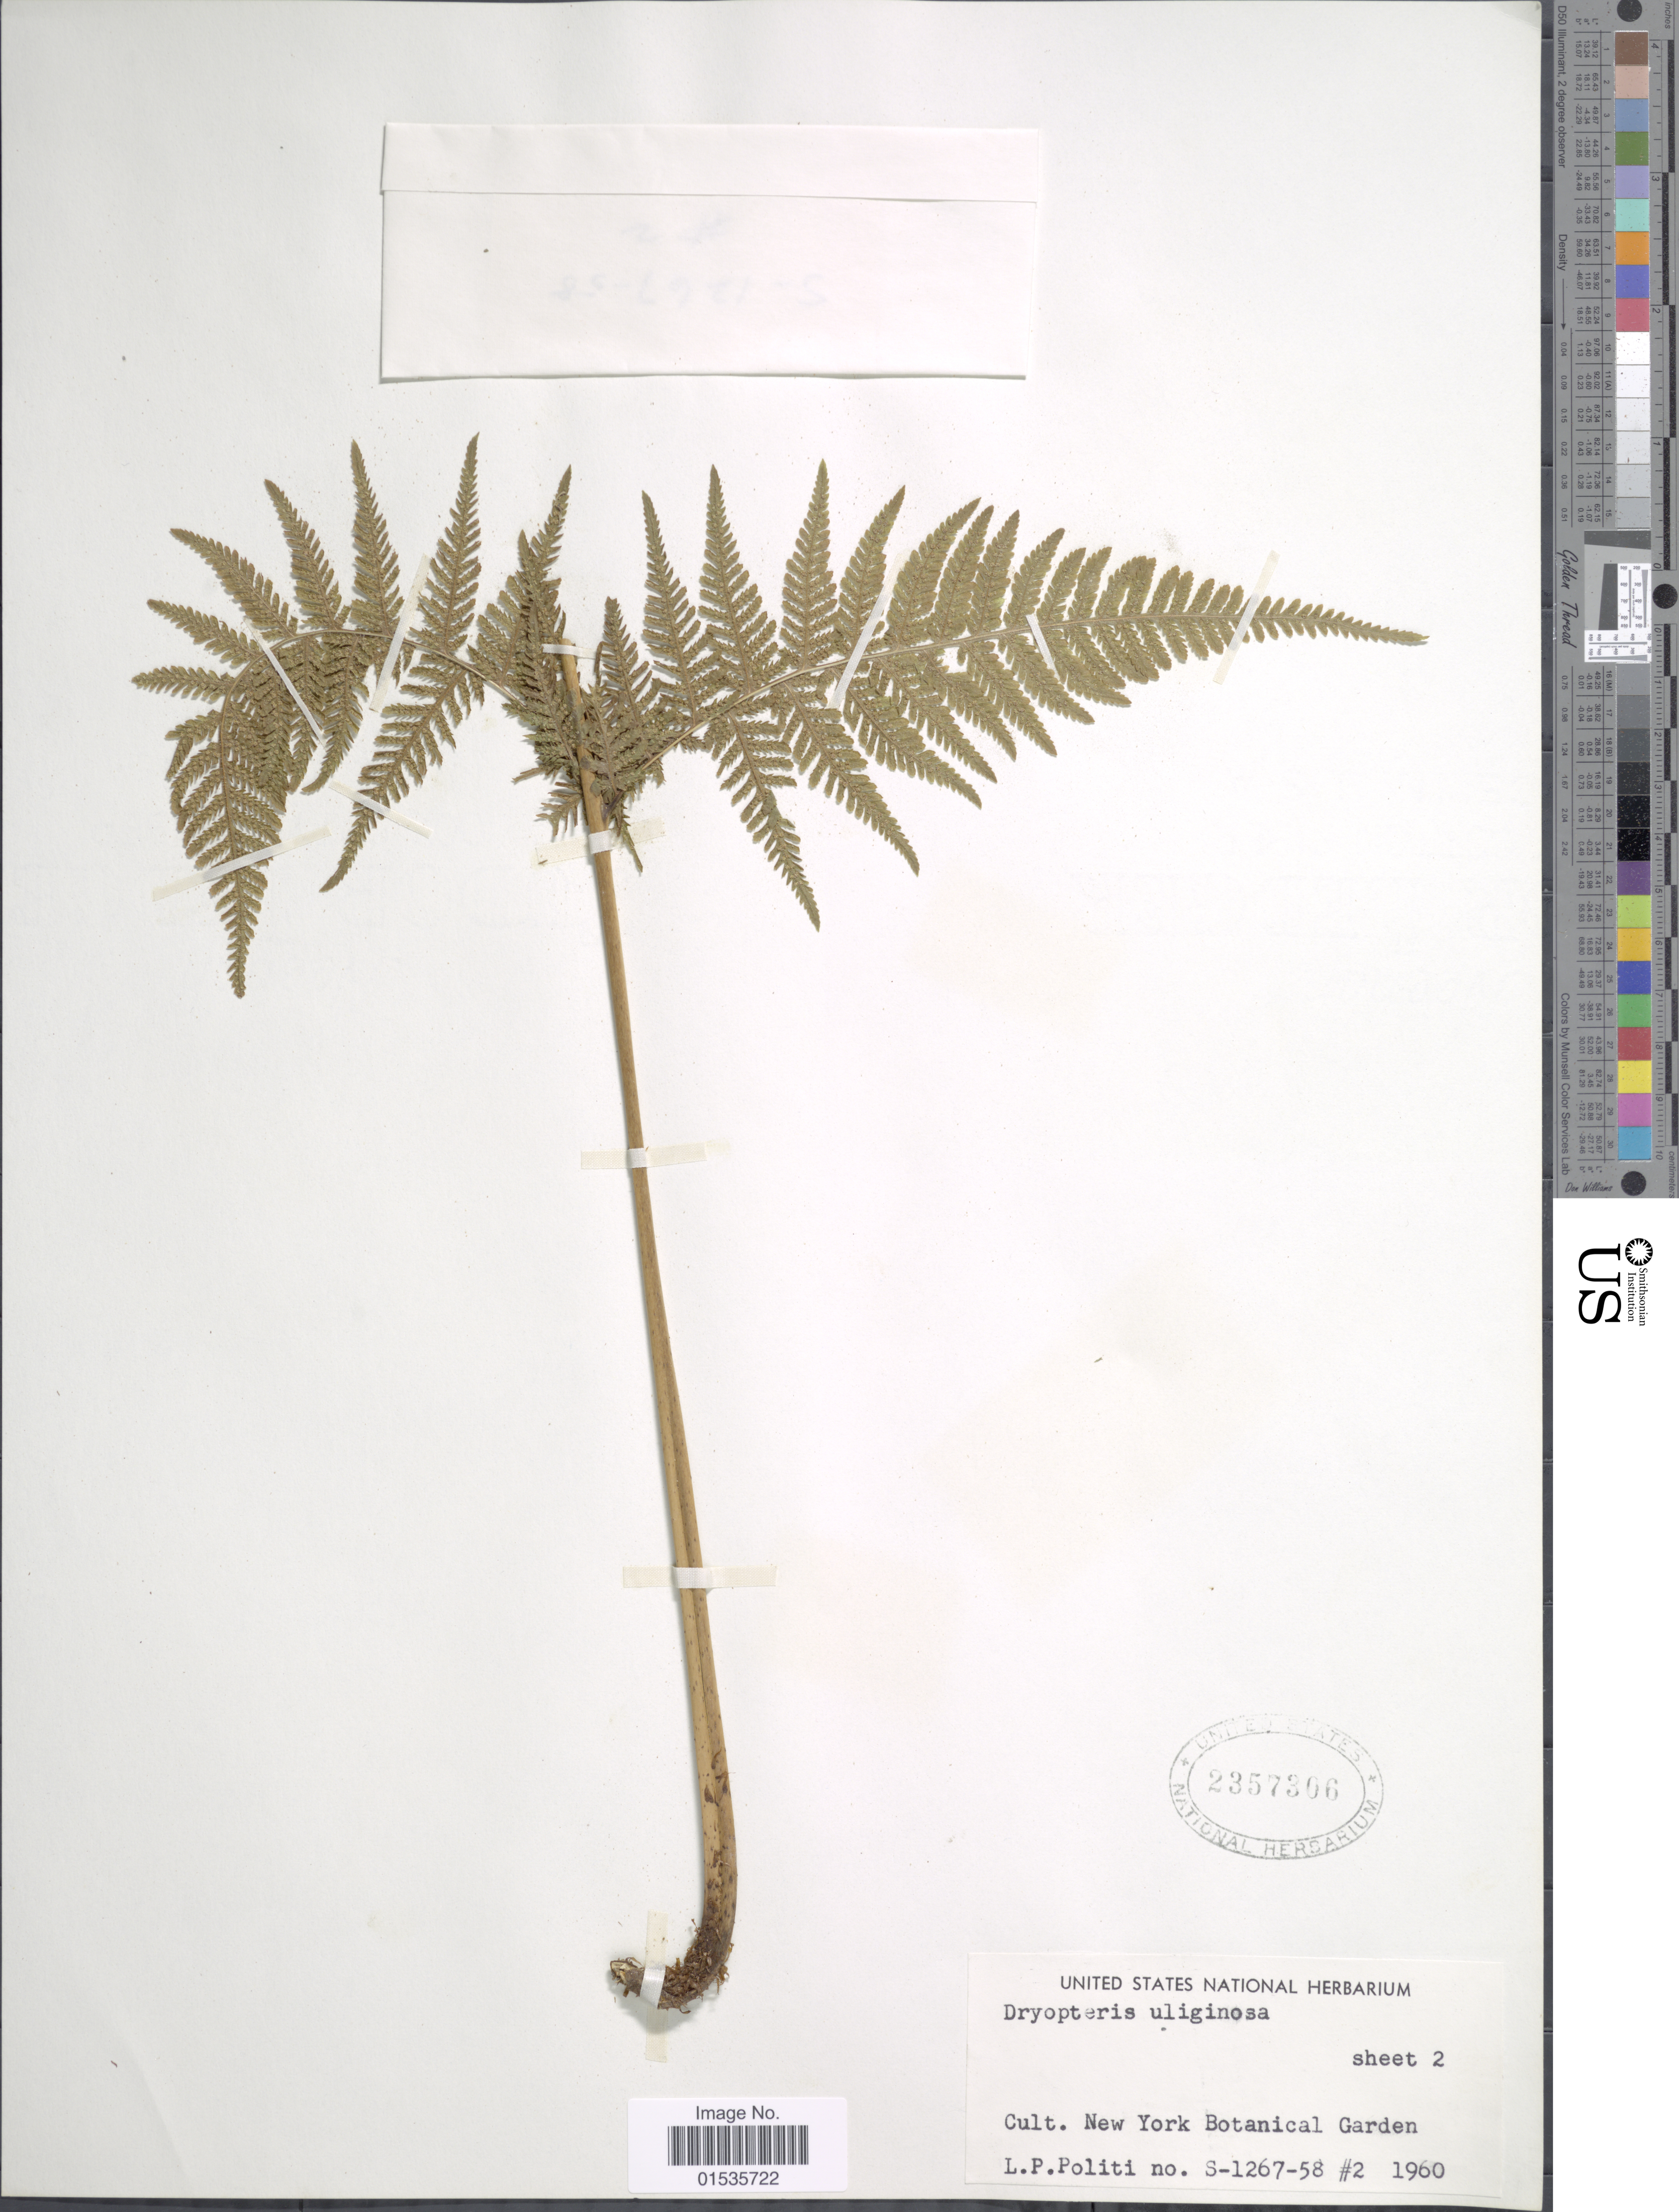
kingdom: Plantae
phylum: Tracheophyta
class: Polypodiopsida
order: Polypodiales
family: Thelypteridaceae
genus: Macrothelypteris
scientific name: Macrothelypteris torresiana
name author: (Gaudich.) Ching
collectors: L. Politi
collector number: S-1267-58/2 ?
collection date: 1960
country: United States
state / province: New York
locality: New York Botanical Garden. no. S-1267-58 #2.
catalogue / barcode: US 2357306